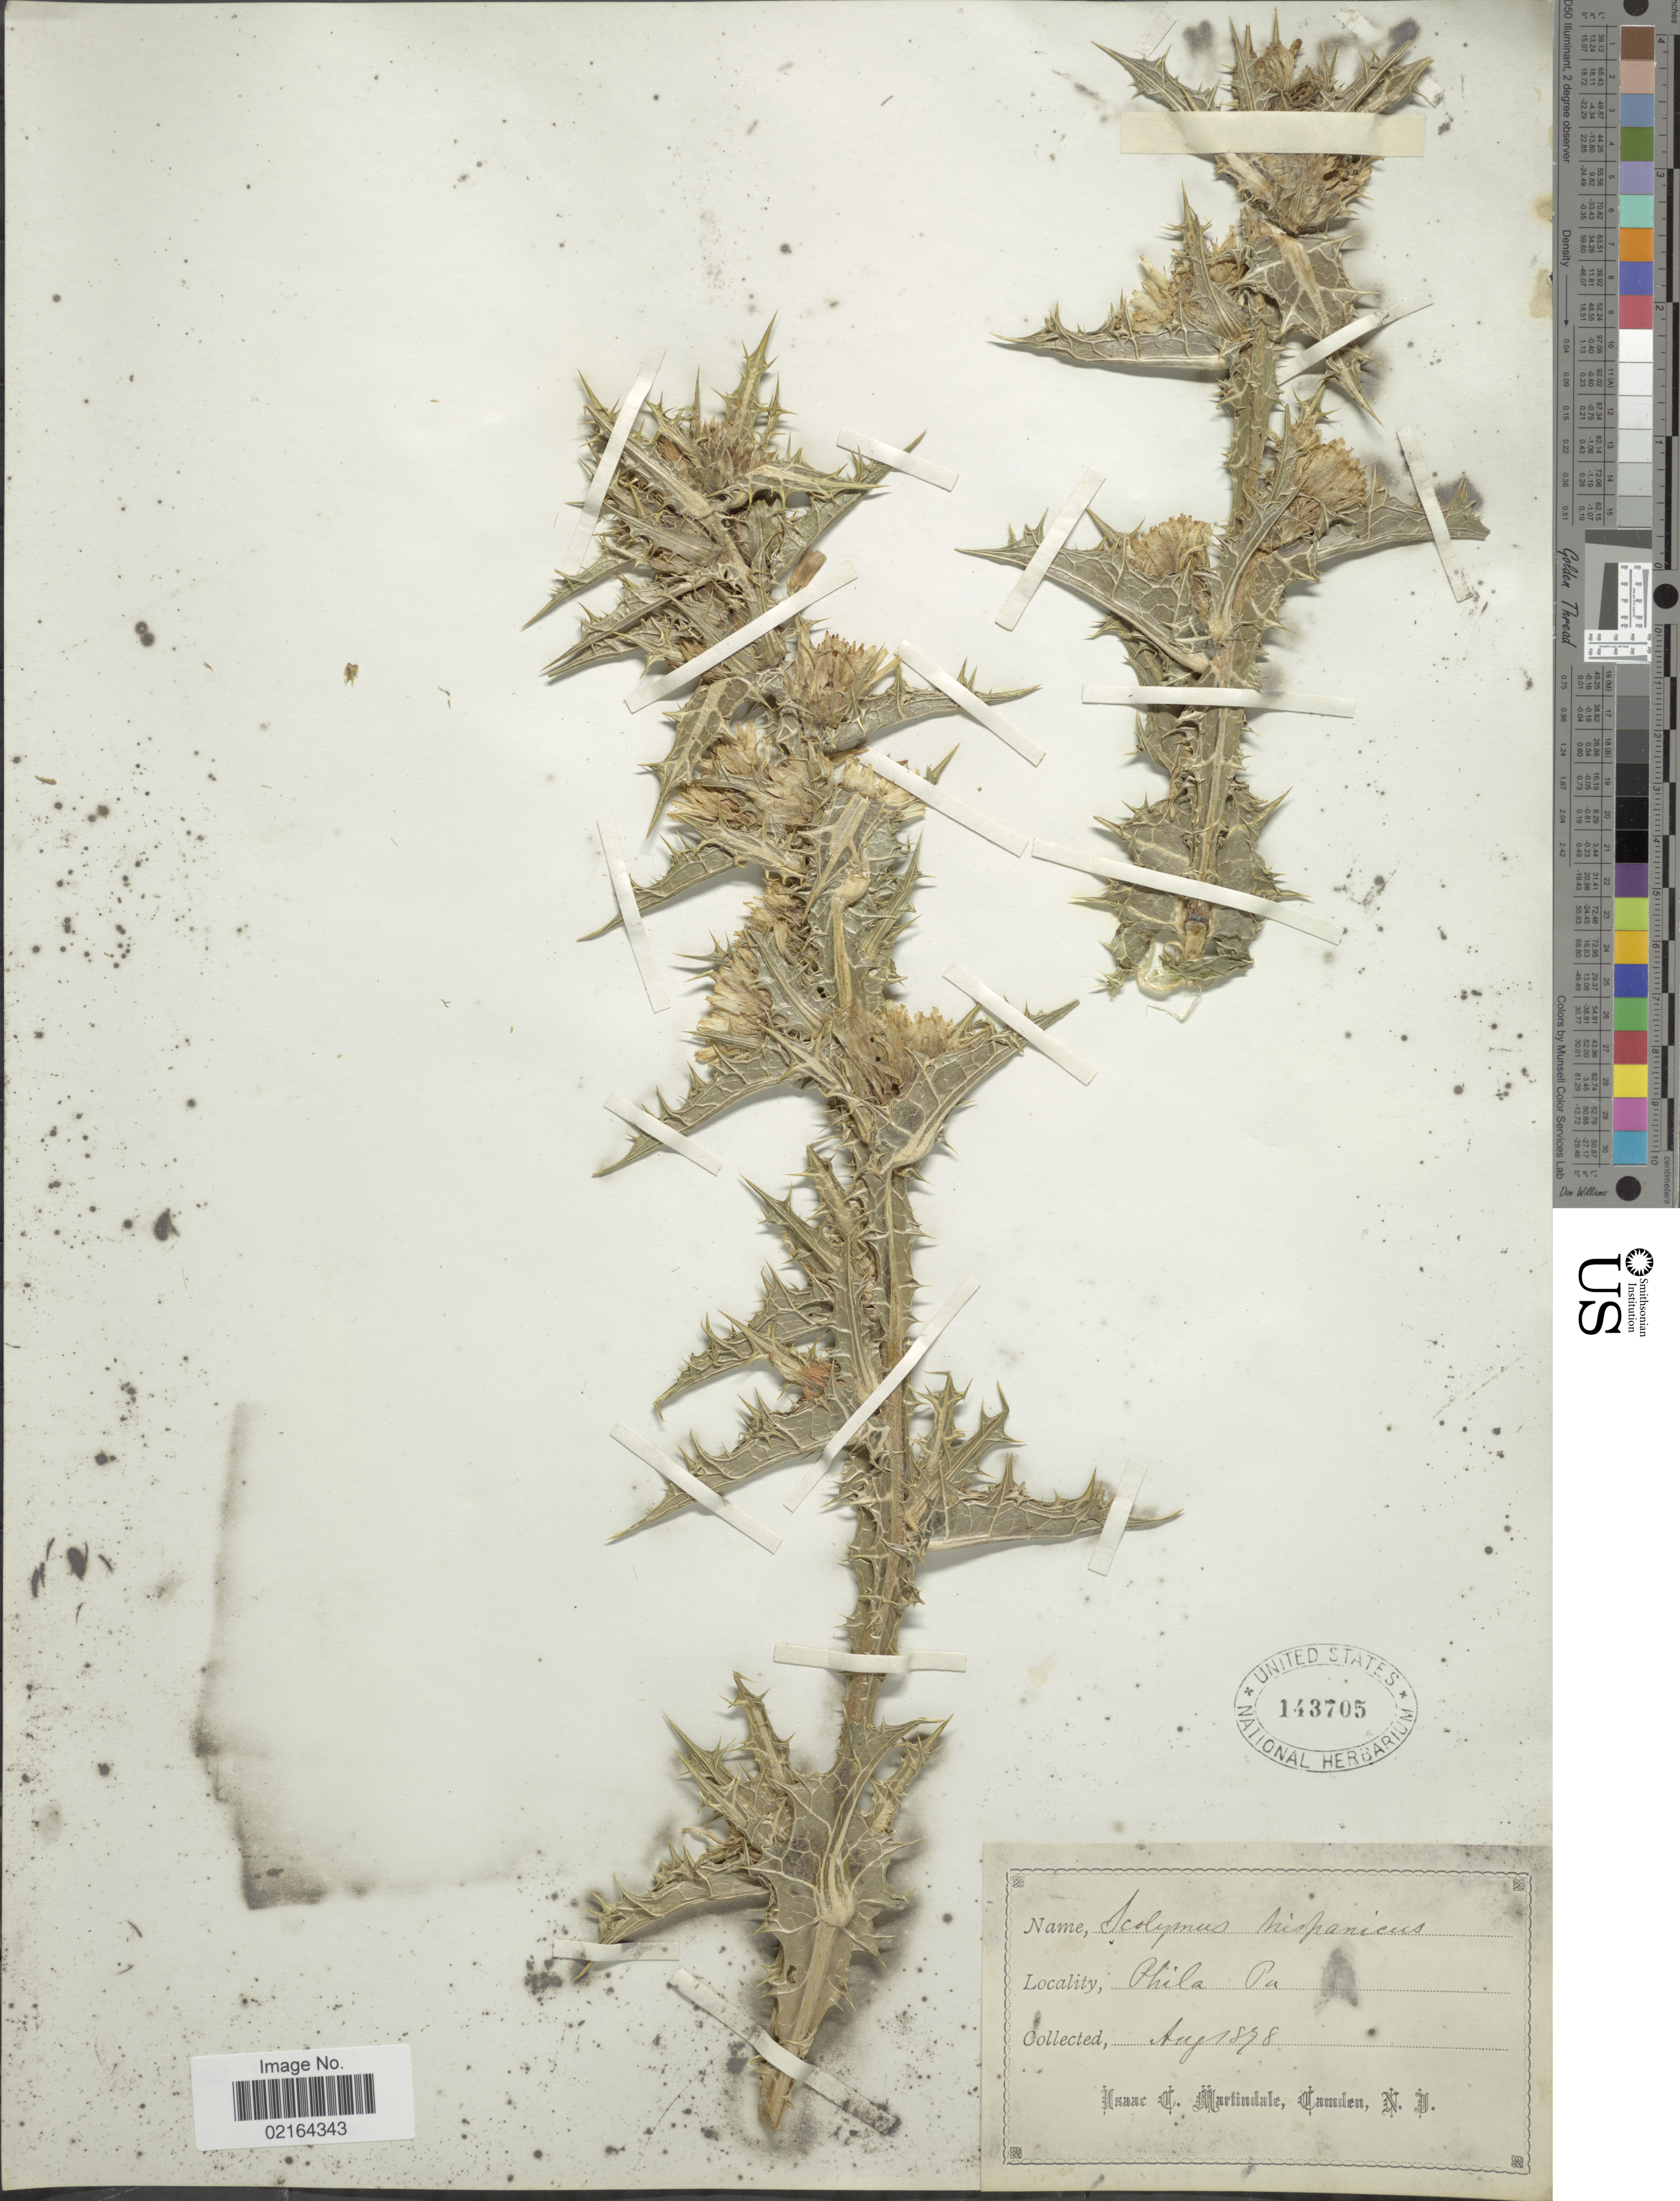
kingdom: Plantae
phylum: Tracheophyta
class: Magnoliopsida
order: Asterales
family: Asteraceae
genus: Scolymus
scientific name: Scolymus hispanicus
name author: L.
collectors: I. C. Martindale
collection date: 1878-08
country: United States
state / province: Pennsylvania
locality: Phil. Pa.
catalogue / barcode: US 143705